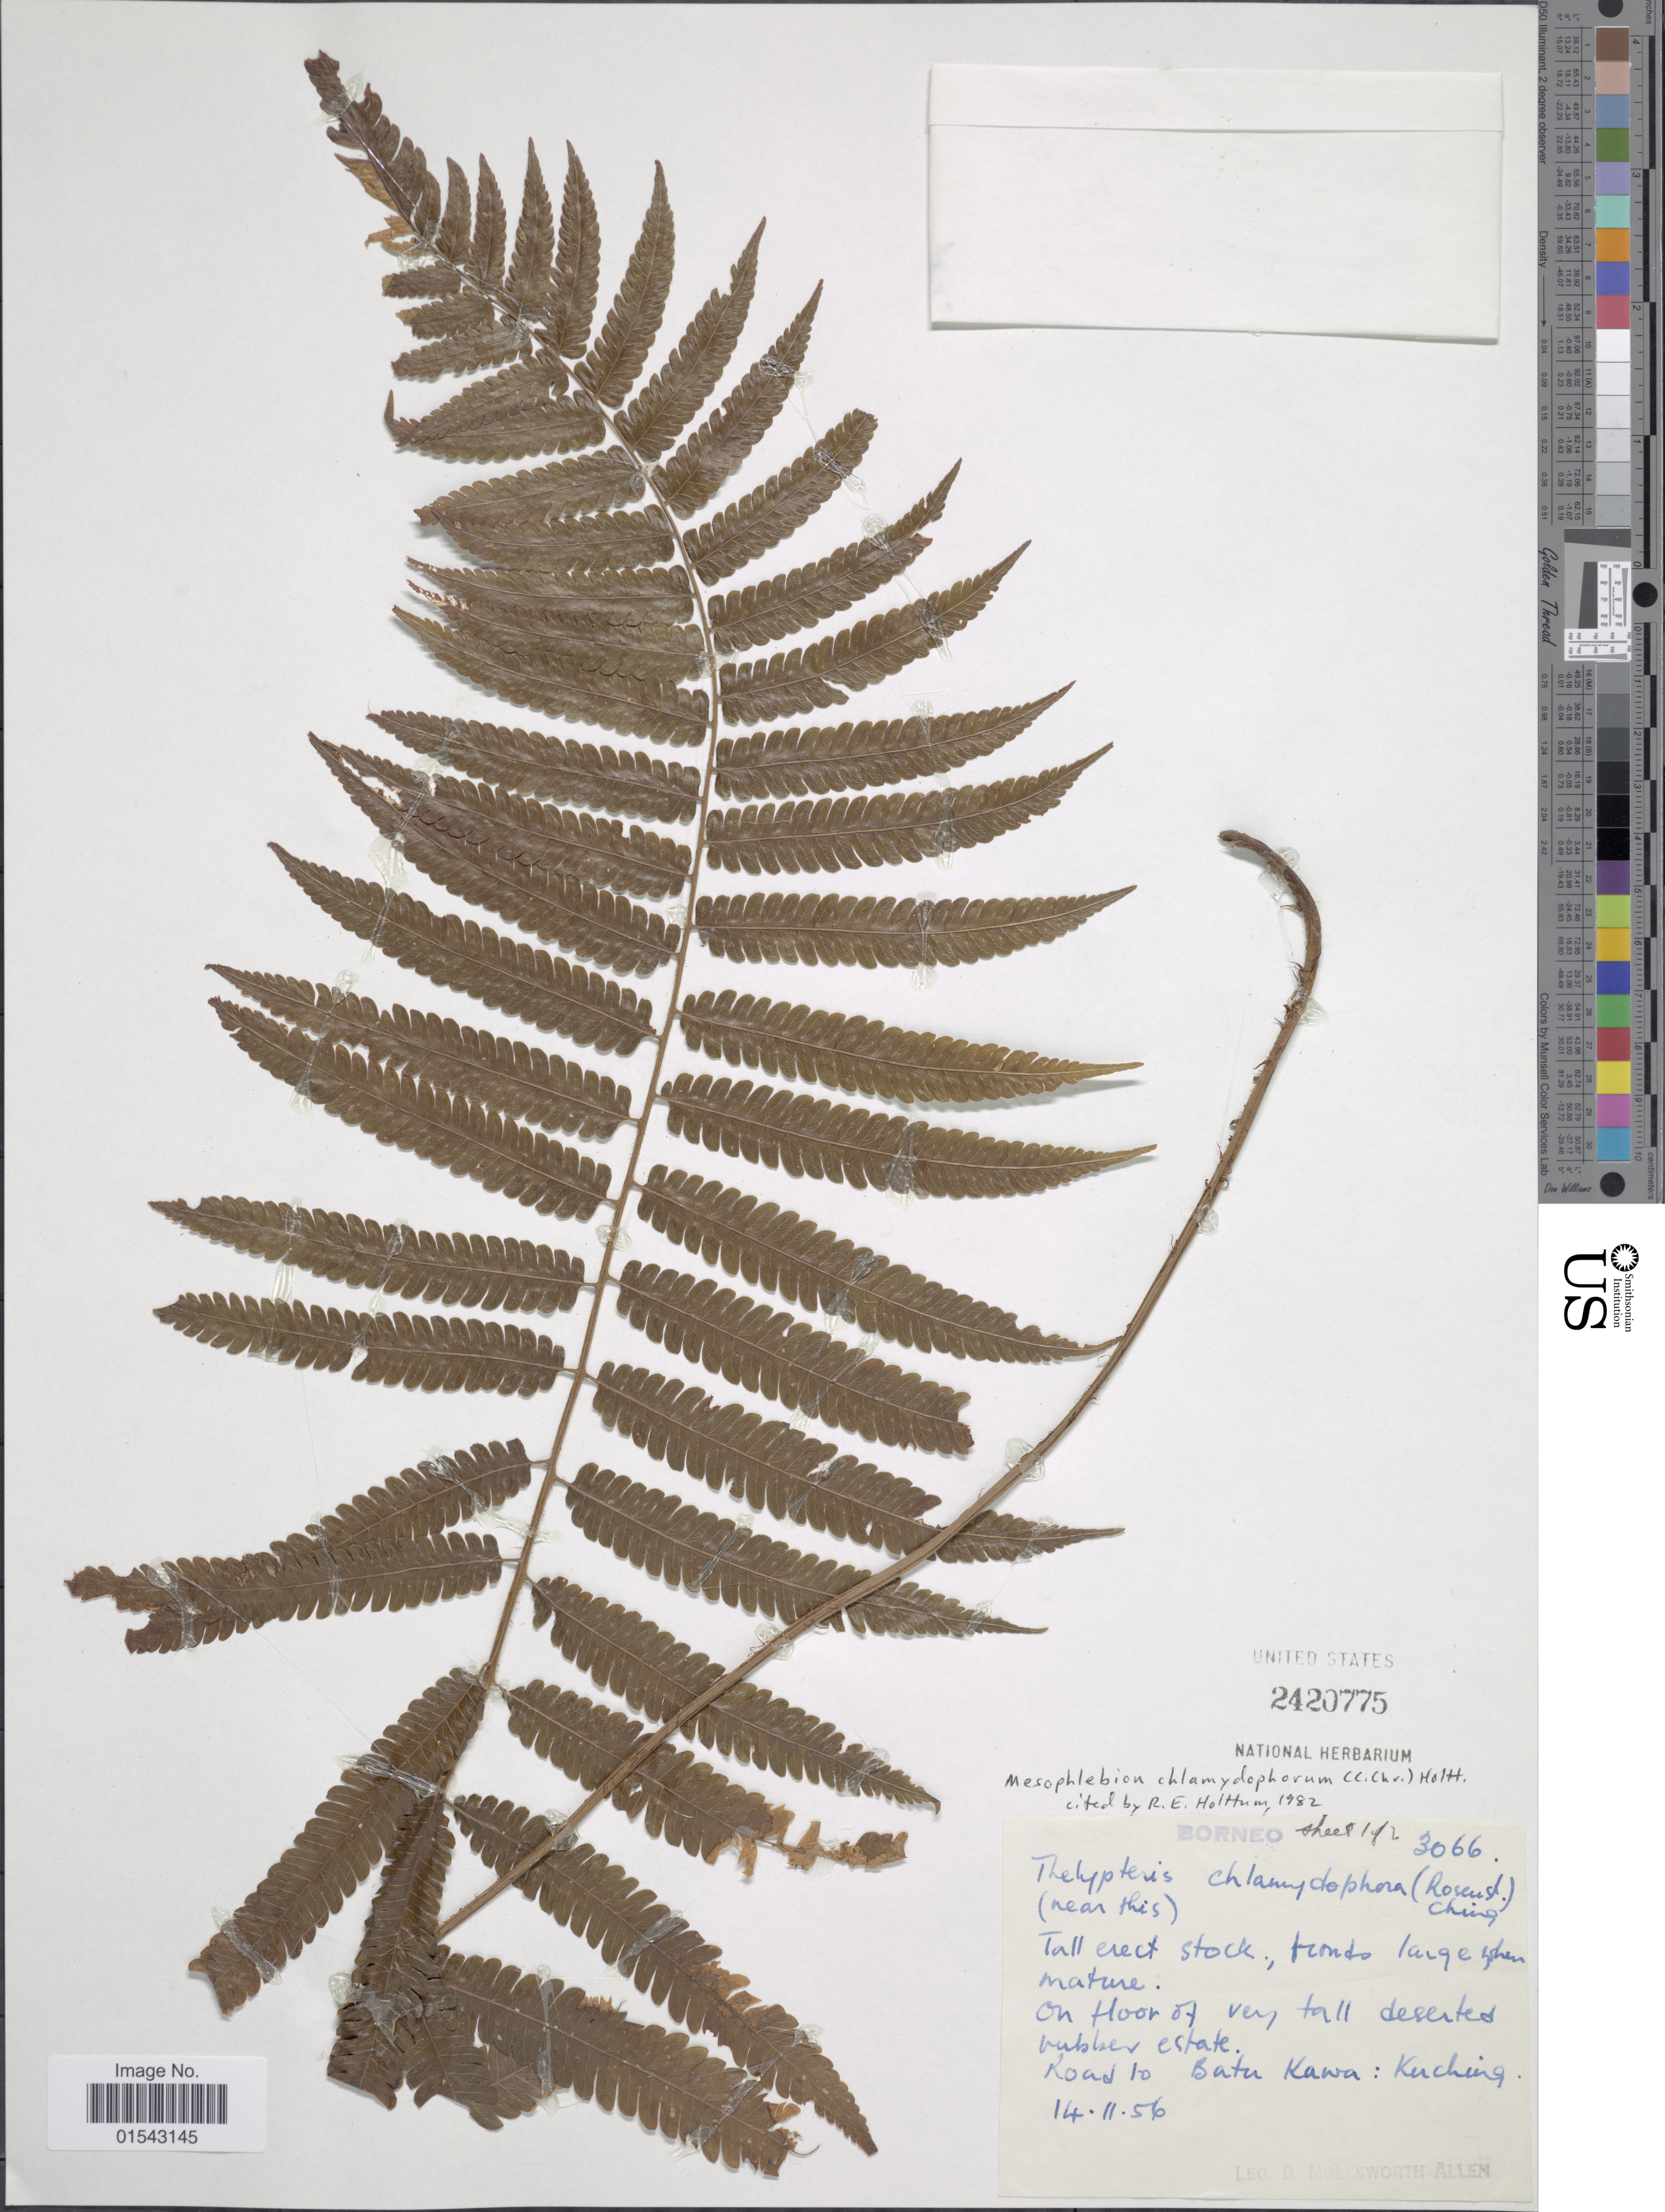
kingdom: Plantae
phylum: Tracheophyta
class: Polypodiopsida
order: Polypodiales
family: Thelypteridaceae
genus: Mesophlebion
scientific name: Mesophlebion chlamydophorum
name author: (Rosenst.) Holttum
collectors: B. E. G. Molesworth-Allen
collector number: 3066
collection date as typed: Transcribed d/m/y: 14/11/56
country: Malaysia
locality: Borneo, road to Batu Kawa: Kuching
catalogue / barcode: US 2420775